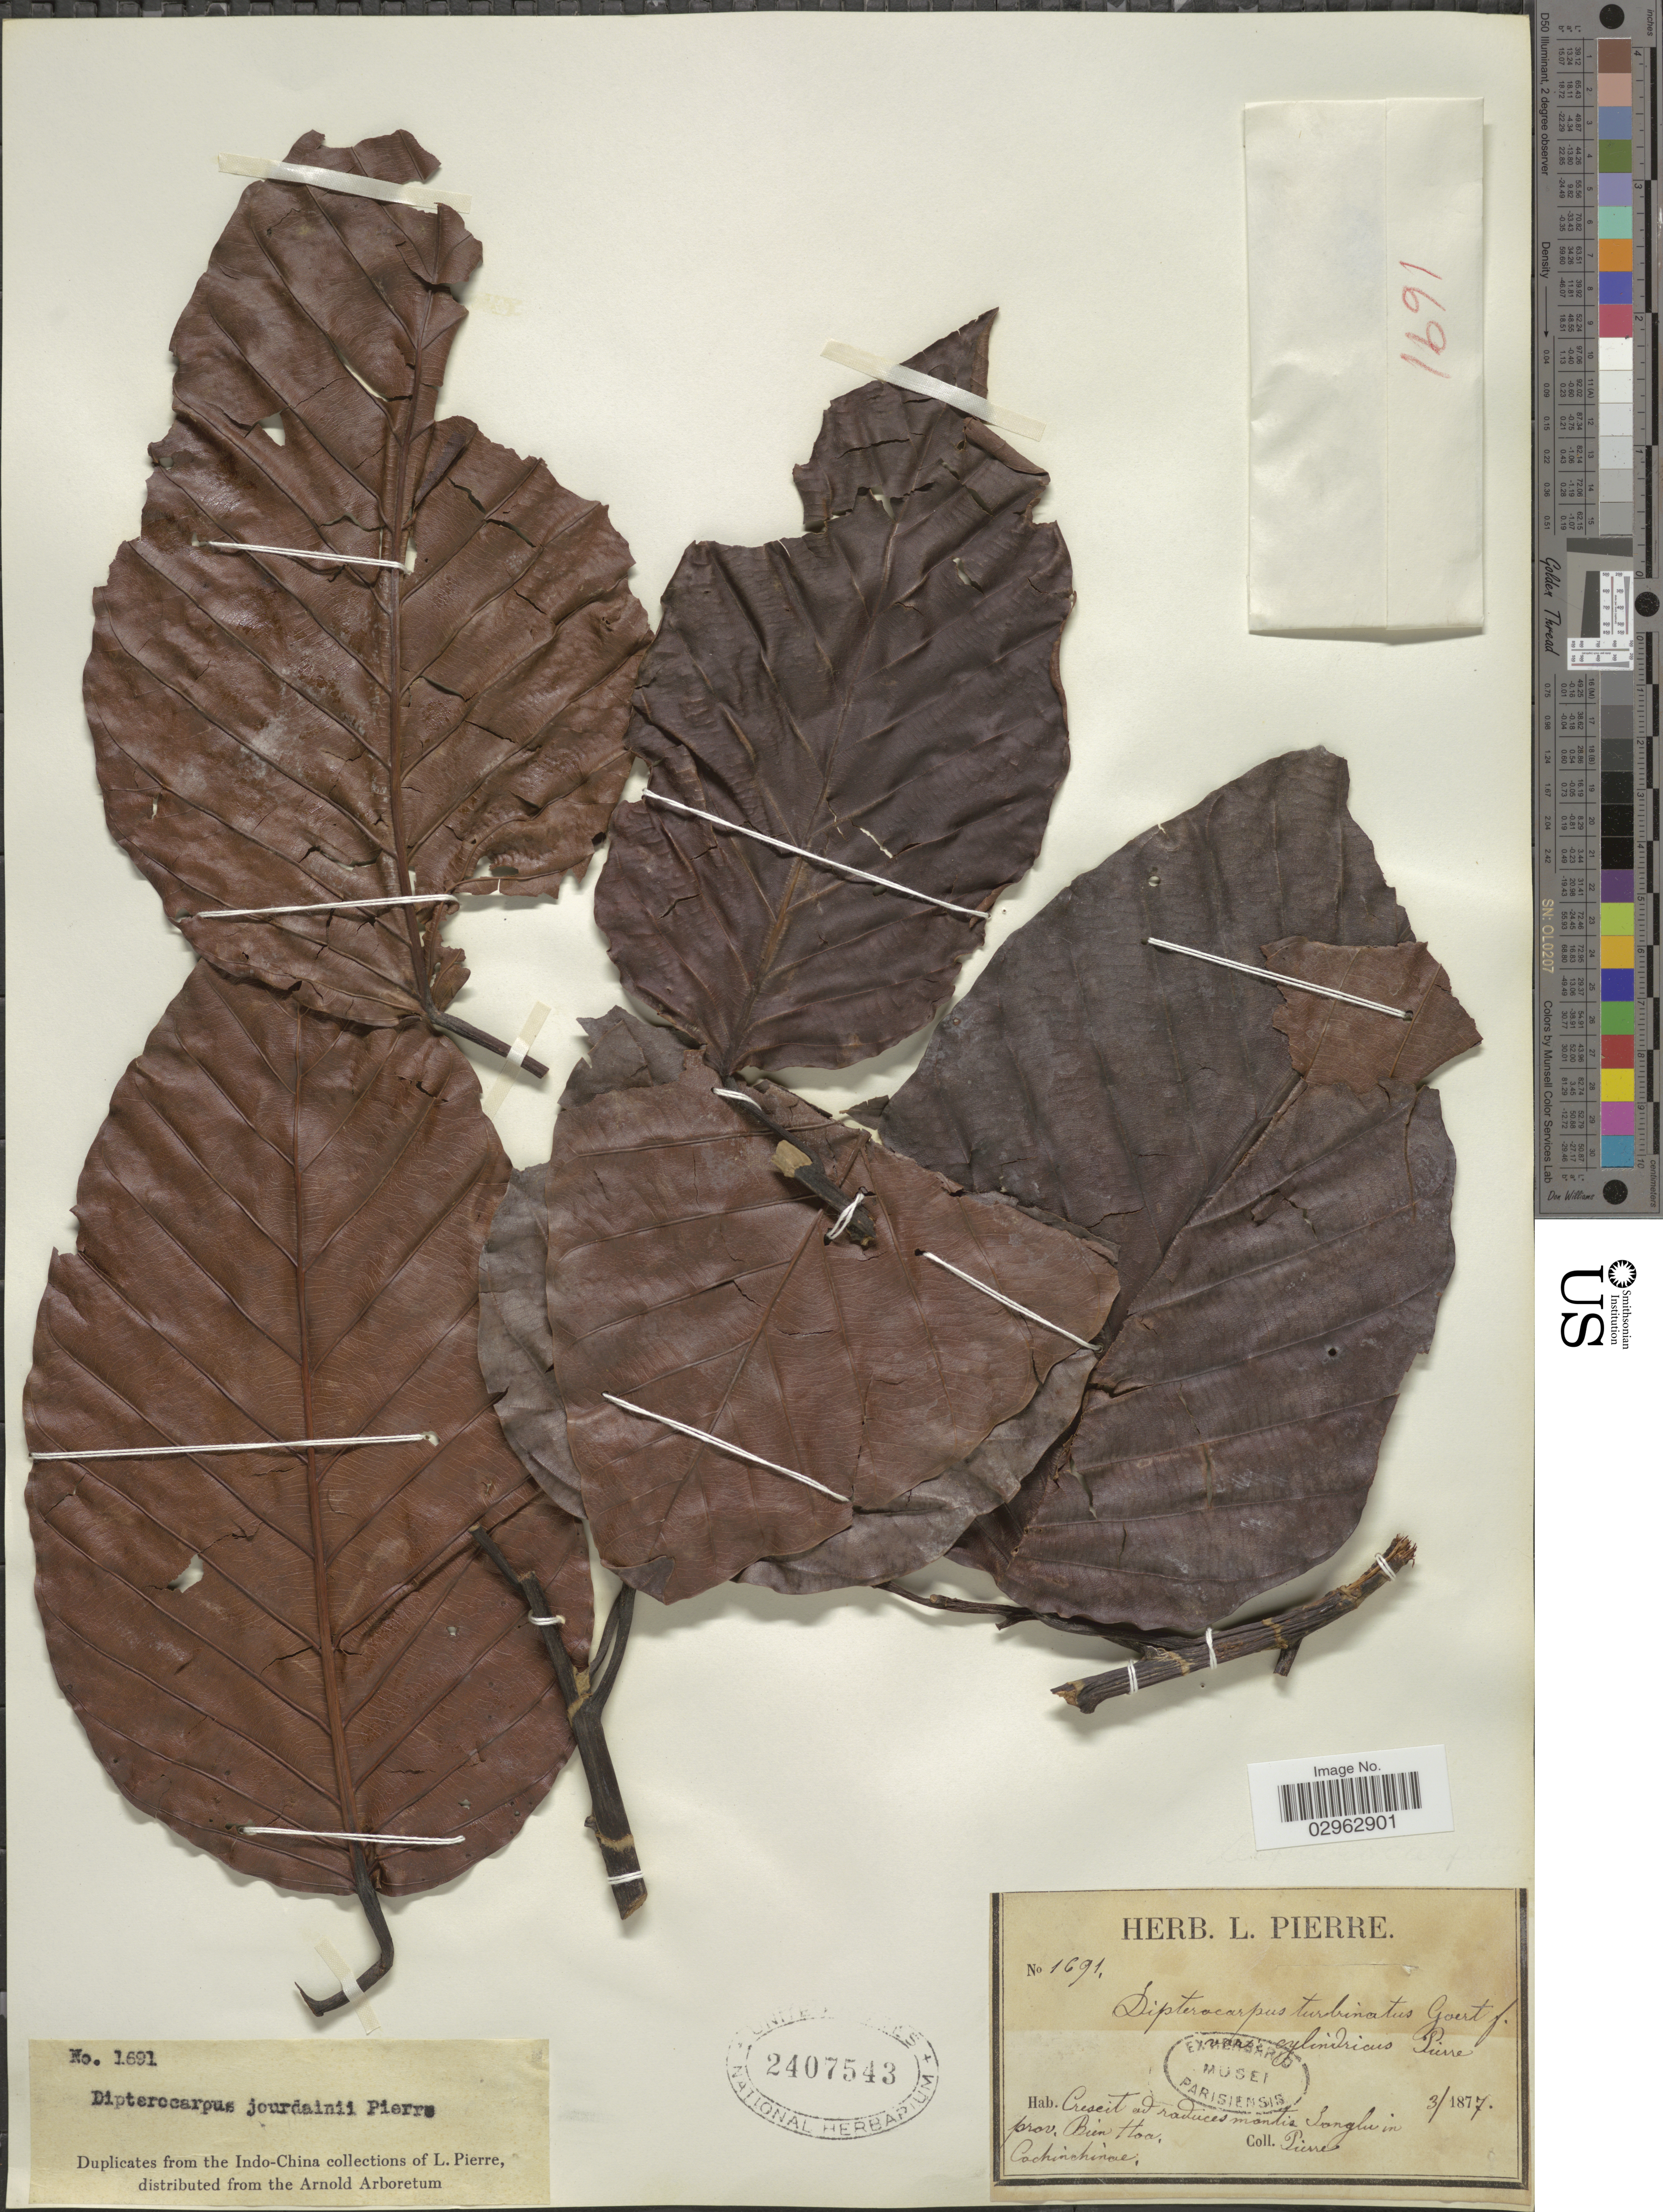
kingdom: Plantae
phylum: Tracheophyta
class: Magnoliopsida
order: Malvales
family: Dipterocarpaceae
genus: Dipterocarpus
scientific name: Dipterocarpus jourdainii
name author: Pierre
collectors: L. Pierre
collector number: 1691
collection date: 1877-03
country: Vietnam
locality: Crescit ad radices montis Sanglu in prov. Bien Hoa. Cochinchinae.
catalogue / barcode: US 2407543